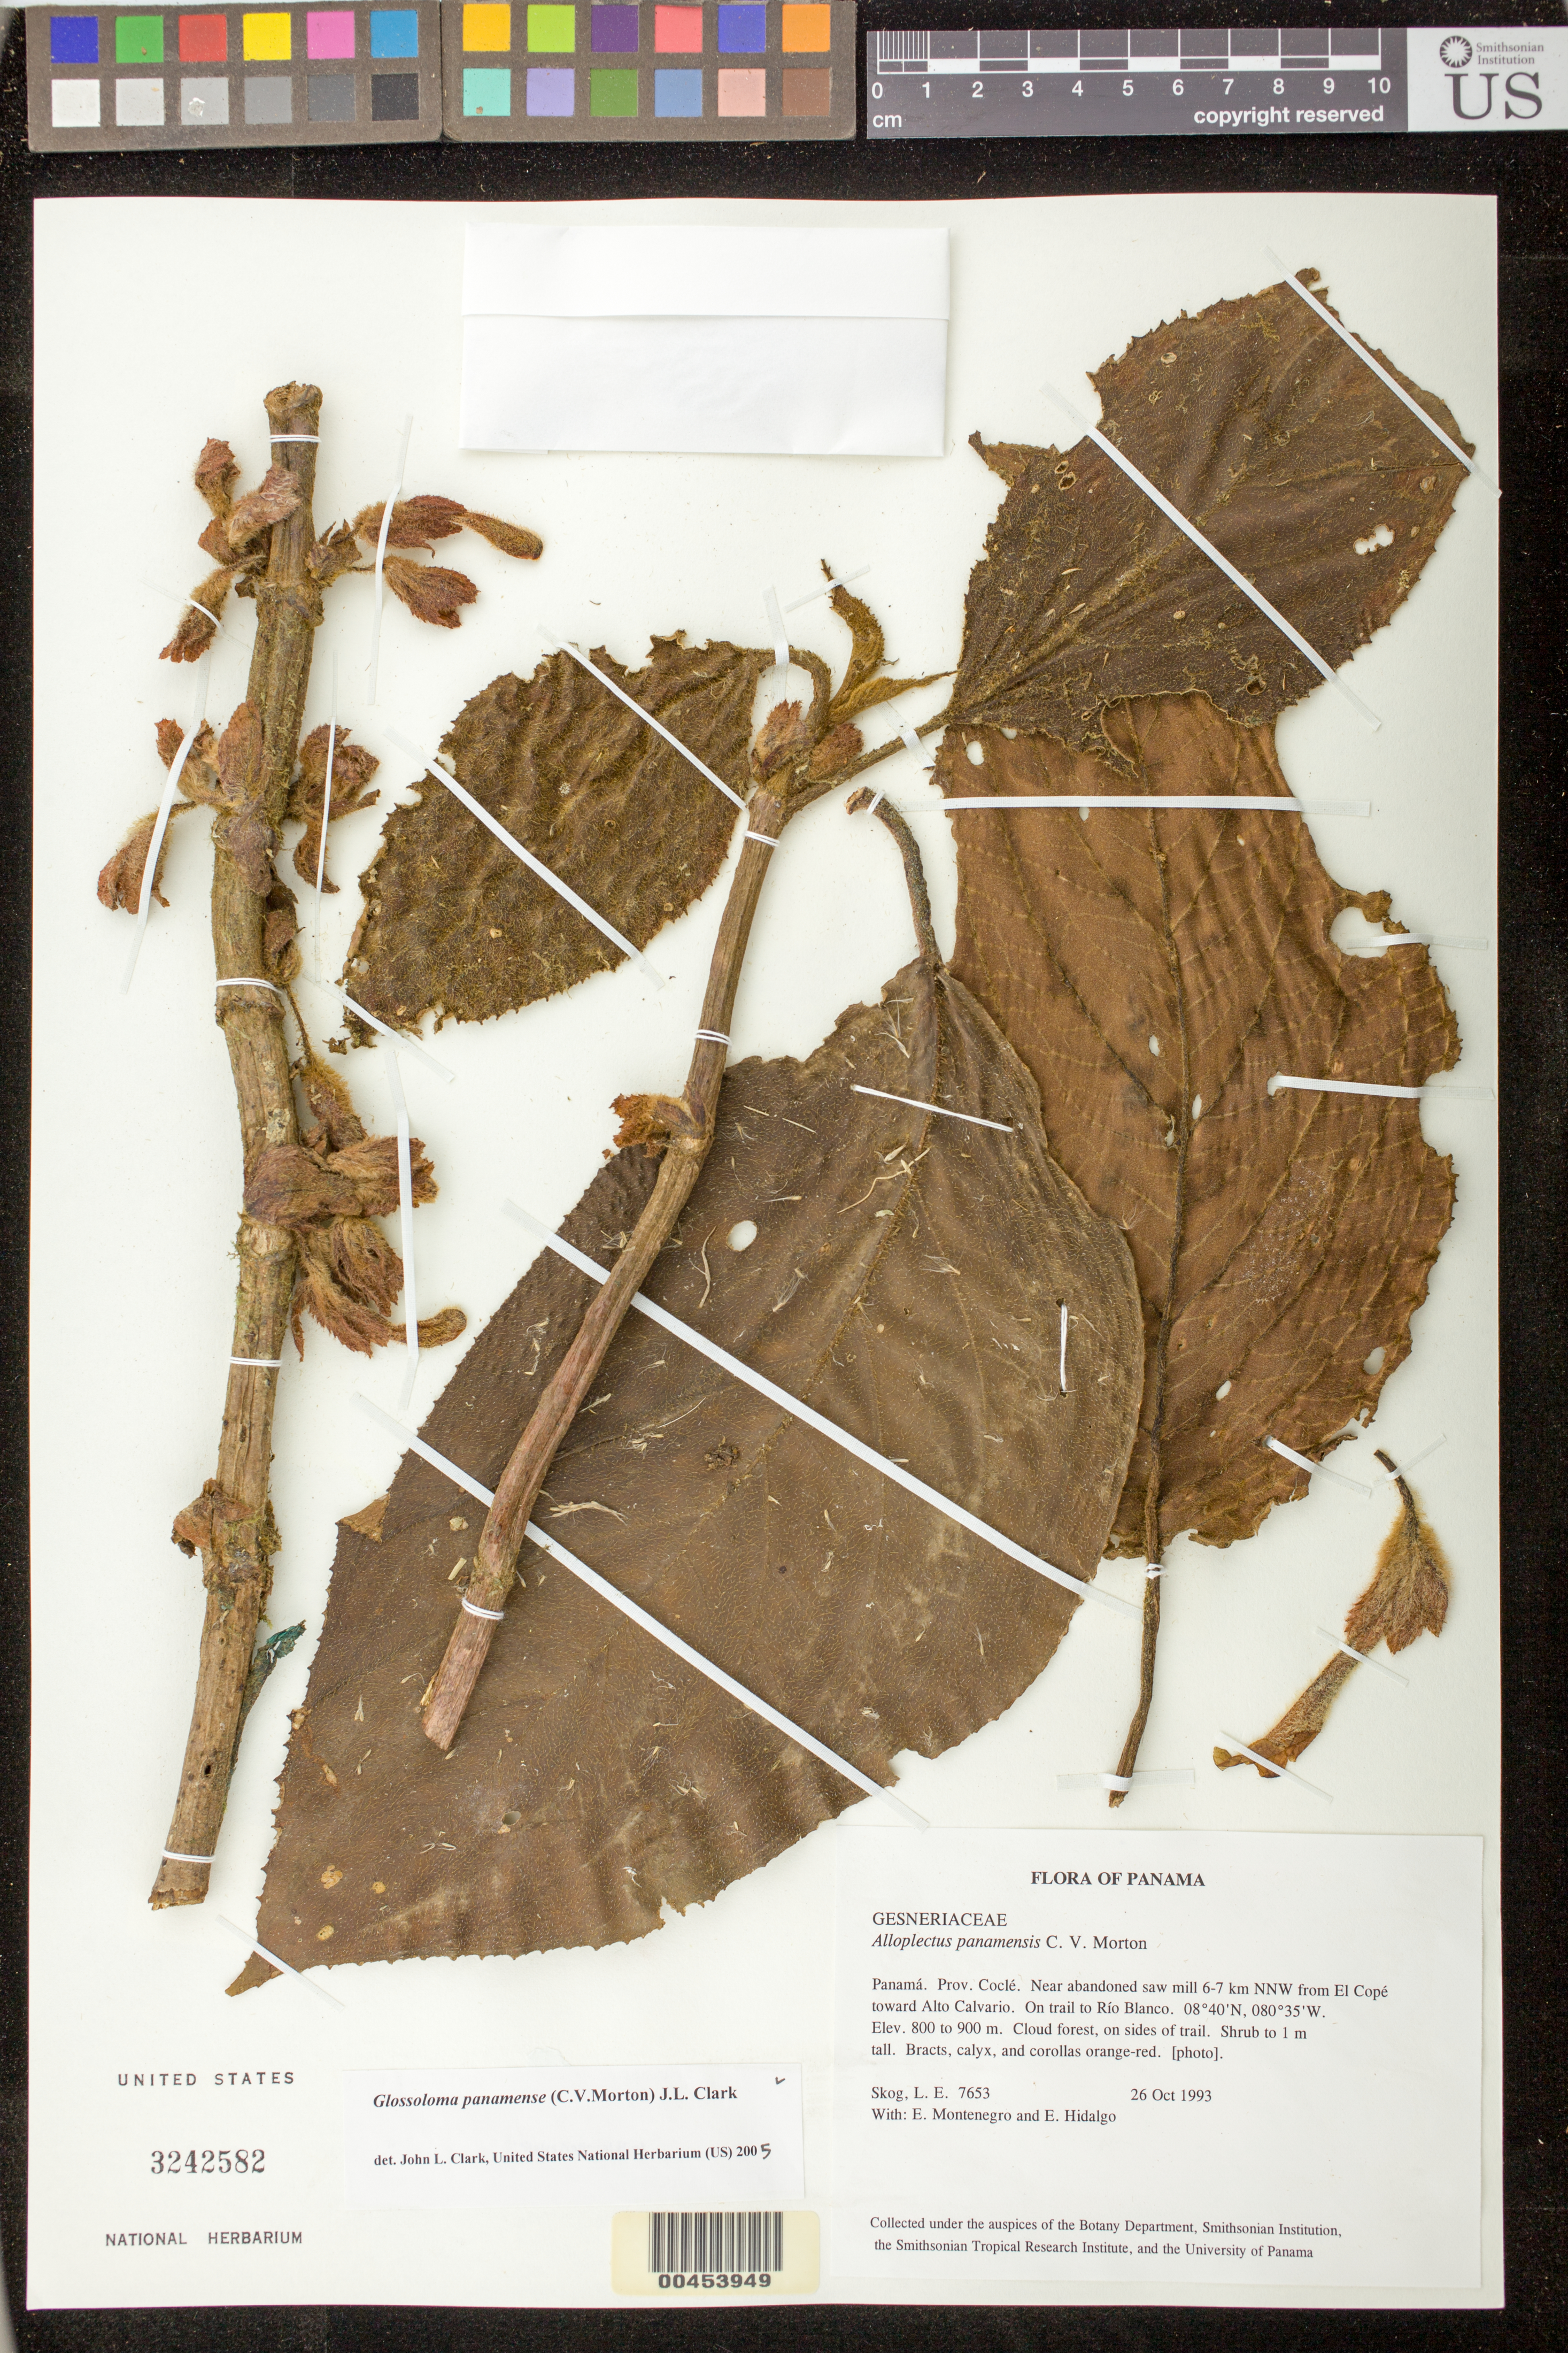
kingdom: Plantae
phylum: Tracheophyta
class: Magnoliopsida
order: Lamiales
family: Gesneriaceae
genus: Glossoloma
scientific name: Glossoloma panamense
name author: (C.V. Morton) J.L. Clark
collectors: L. E. Skog, E. Montenegro & E. Hildalgo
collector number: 7653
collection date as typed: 26 Oct 1993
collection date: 1993-10-26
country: Panama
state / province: Coclé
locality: Near abandoned saw mill 6-7 km NNW from El Copé toward Alto Calvario. On trail to Río Blanco.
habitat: Cloud forest, on sides of trail.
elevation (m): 800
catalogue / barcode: US 3242582